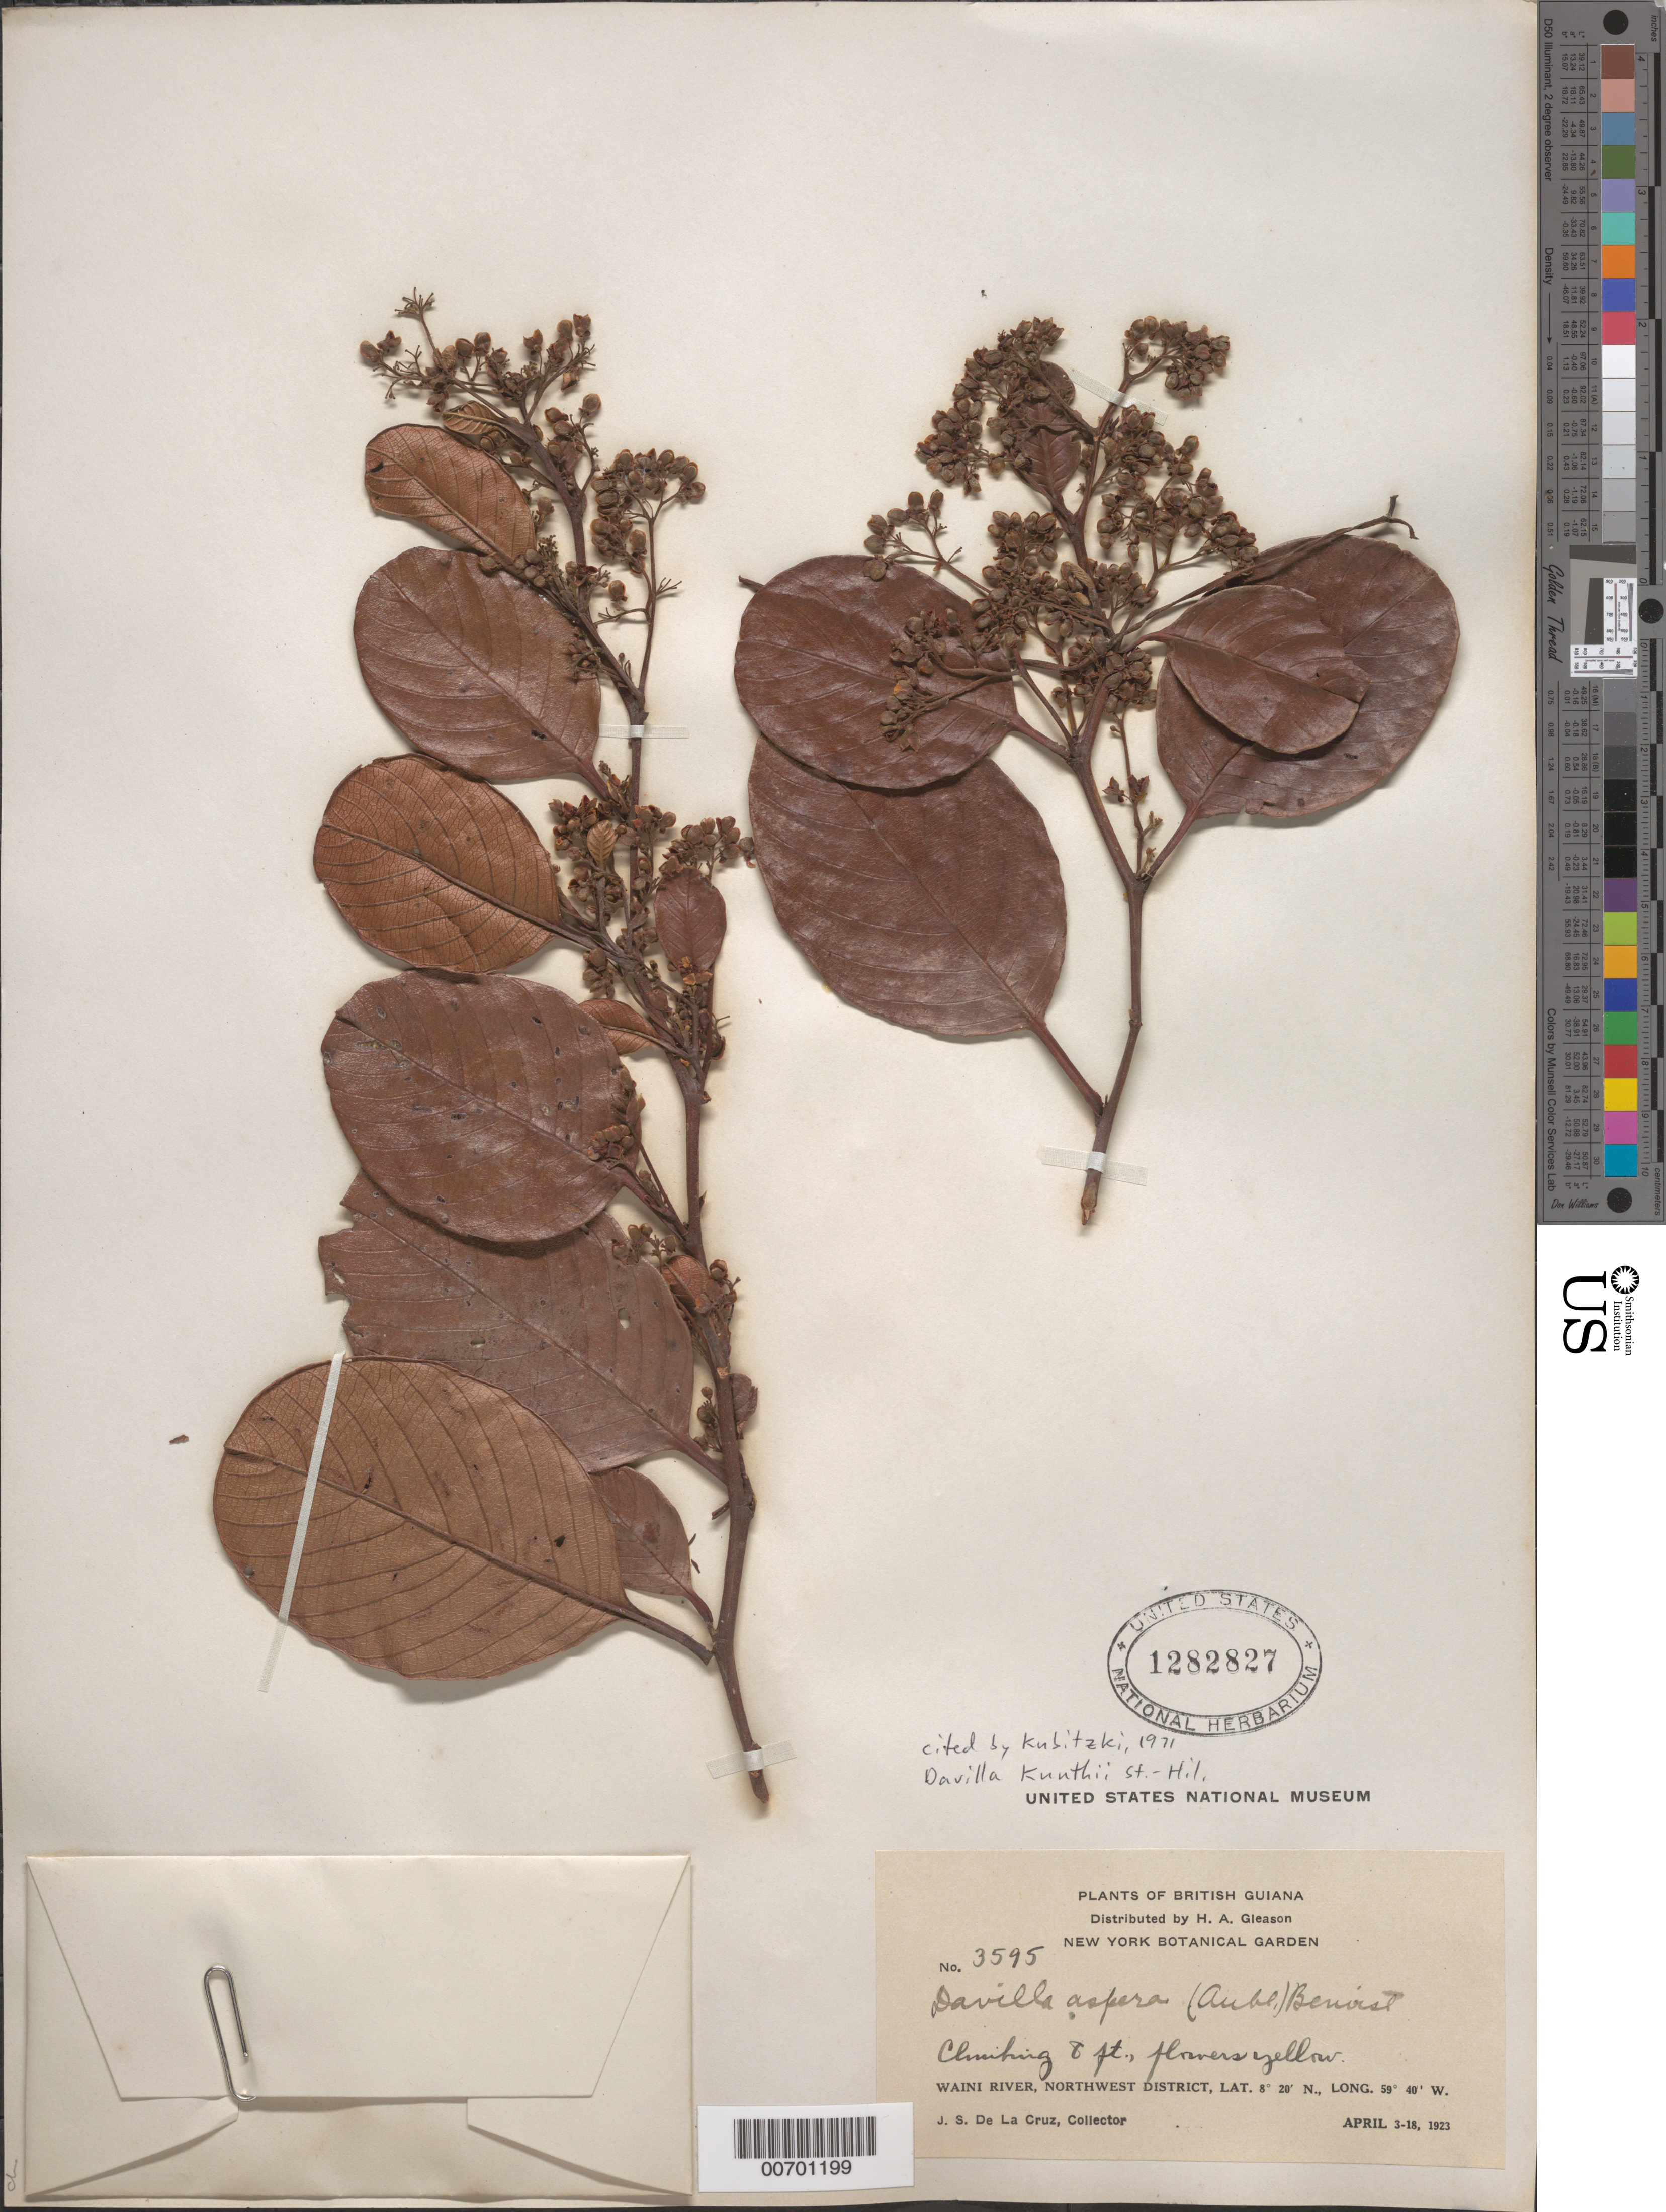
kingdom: Plantae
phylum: Tracheophyta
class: Magnoliopsida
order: Dilleniales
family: Dilleniaceae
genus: Davilla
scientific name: Davilla kunthii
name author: A. St.-Hil.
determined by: Kubitzki, Klaus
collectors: J. S. de la Cruz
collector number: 3595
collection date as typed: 3-Apr-23 to 18-Apr-23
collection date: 1923-04-03/1923-04-18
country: Guyana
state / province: Barima-Waini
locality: Waini R., NW District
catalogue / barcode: US 1282827